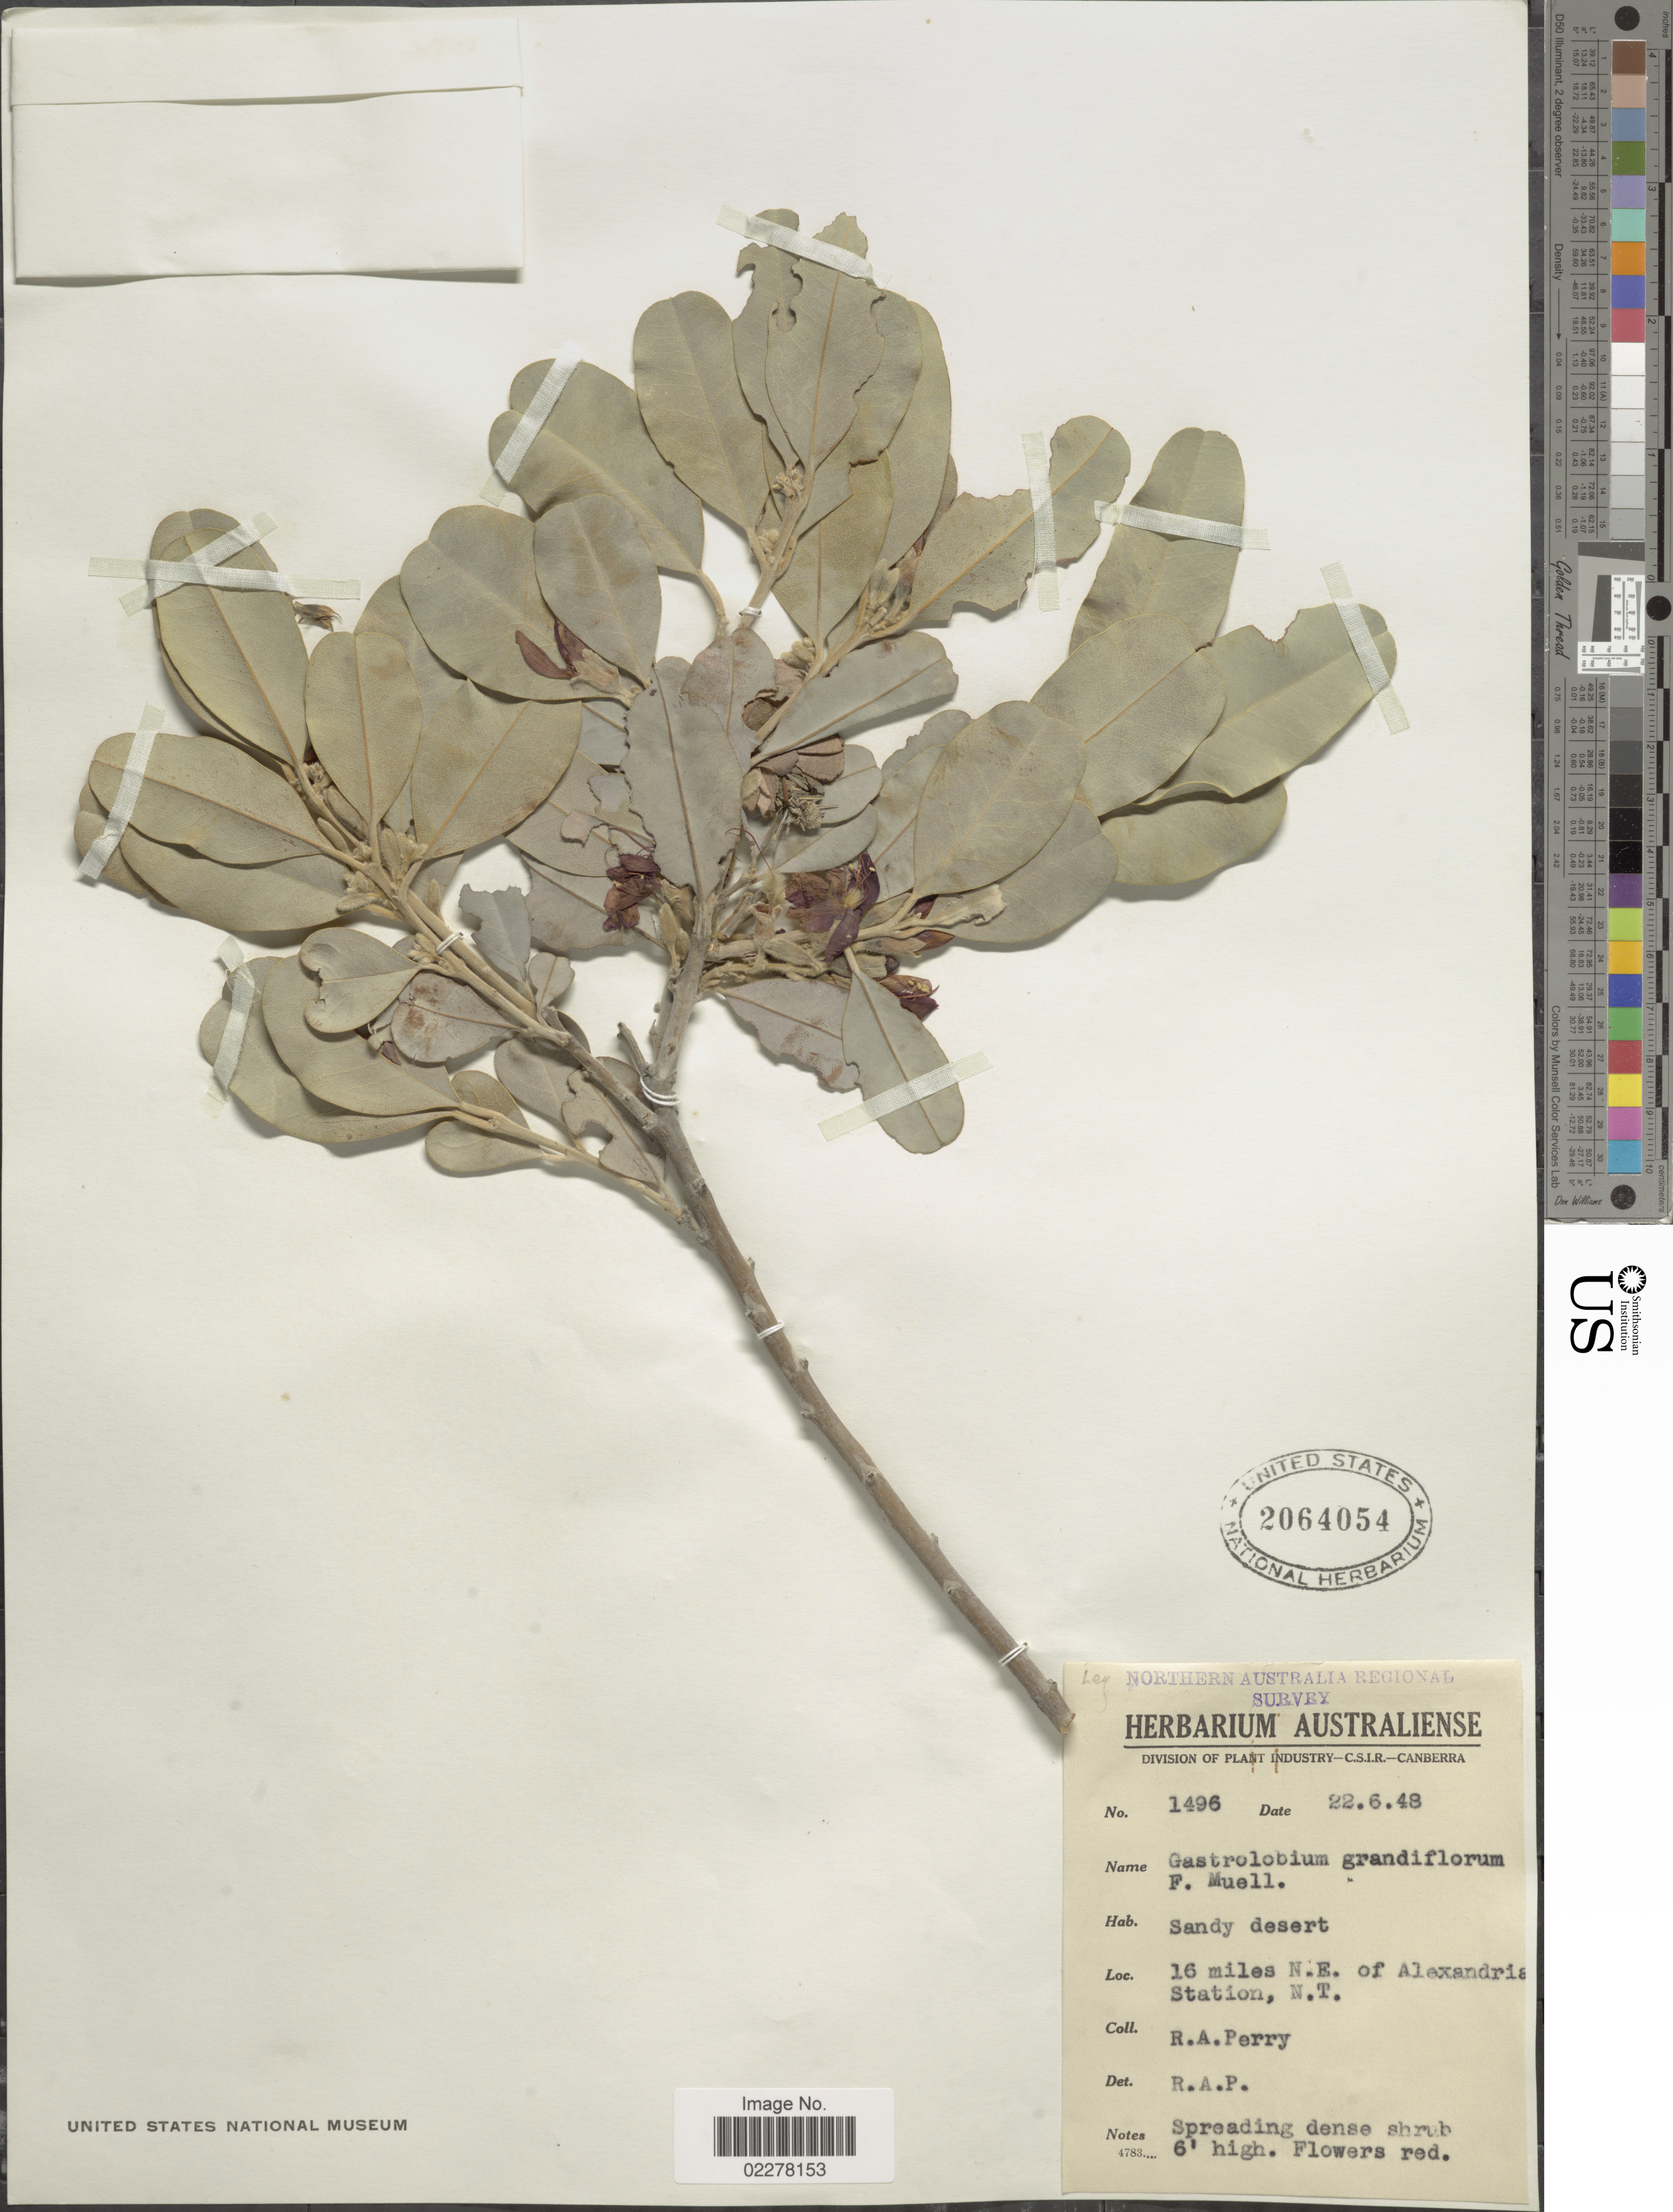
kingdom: Plantae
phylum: Tracheophyta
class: Magnoliopsida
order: Fabales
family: Fabaceae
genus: Gastrolobium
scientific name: Gastrolobium grandiflorum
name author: F. Muell.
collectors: Perry, R. A.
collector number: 1496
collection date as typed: Transcribed d/m/y: 22/6/48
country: Australia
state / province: Northern Territory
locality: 16 miles N.E. of Alexandria Station, N.T.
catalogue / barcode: US 2064054